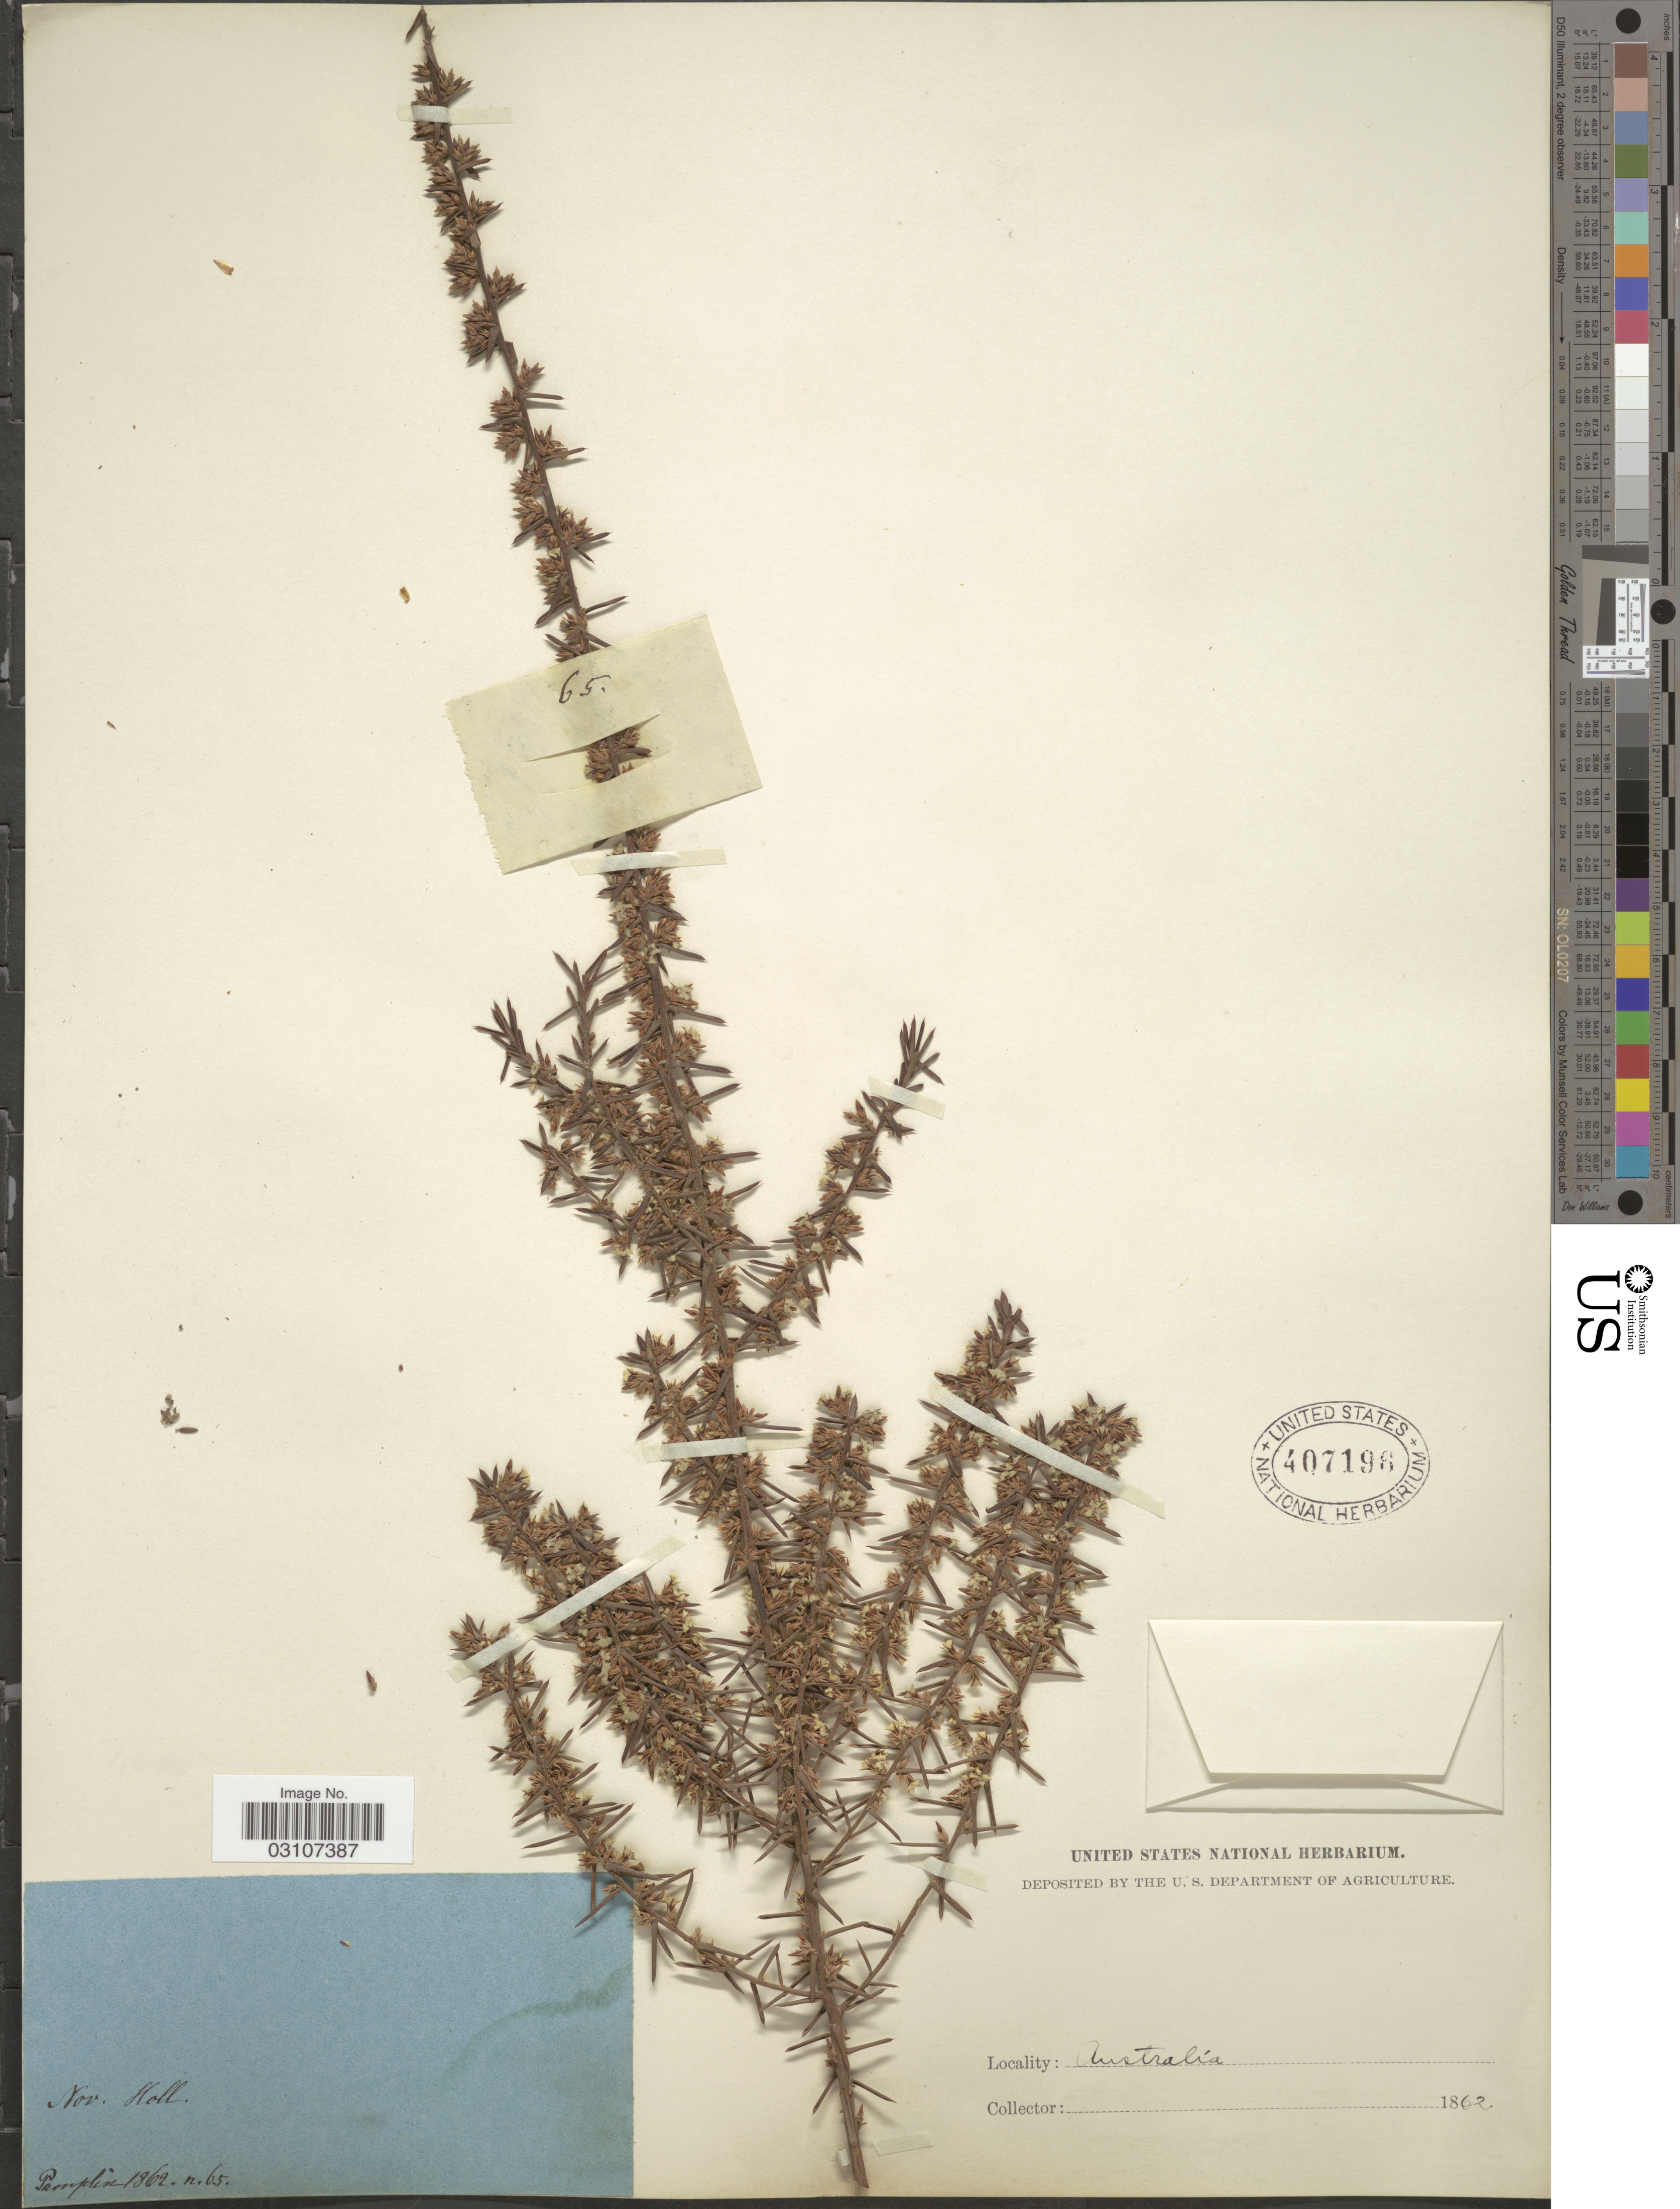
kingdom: Plantae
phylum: Tracheophyta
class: Magnoliopsida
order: Ericales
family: Ericaceae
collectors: Pamplin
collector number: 65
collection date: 1862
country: Australia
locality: Nov. Holl.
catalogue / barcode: US 407196